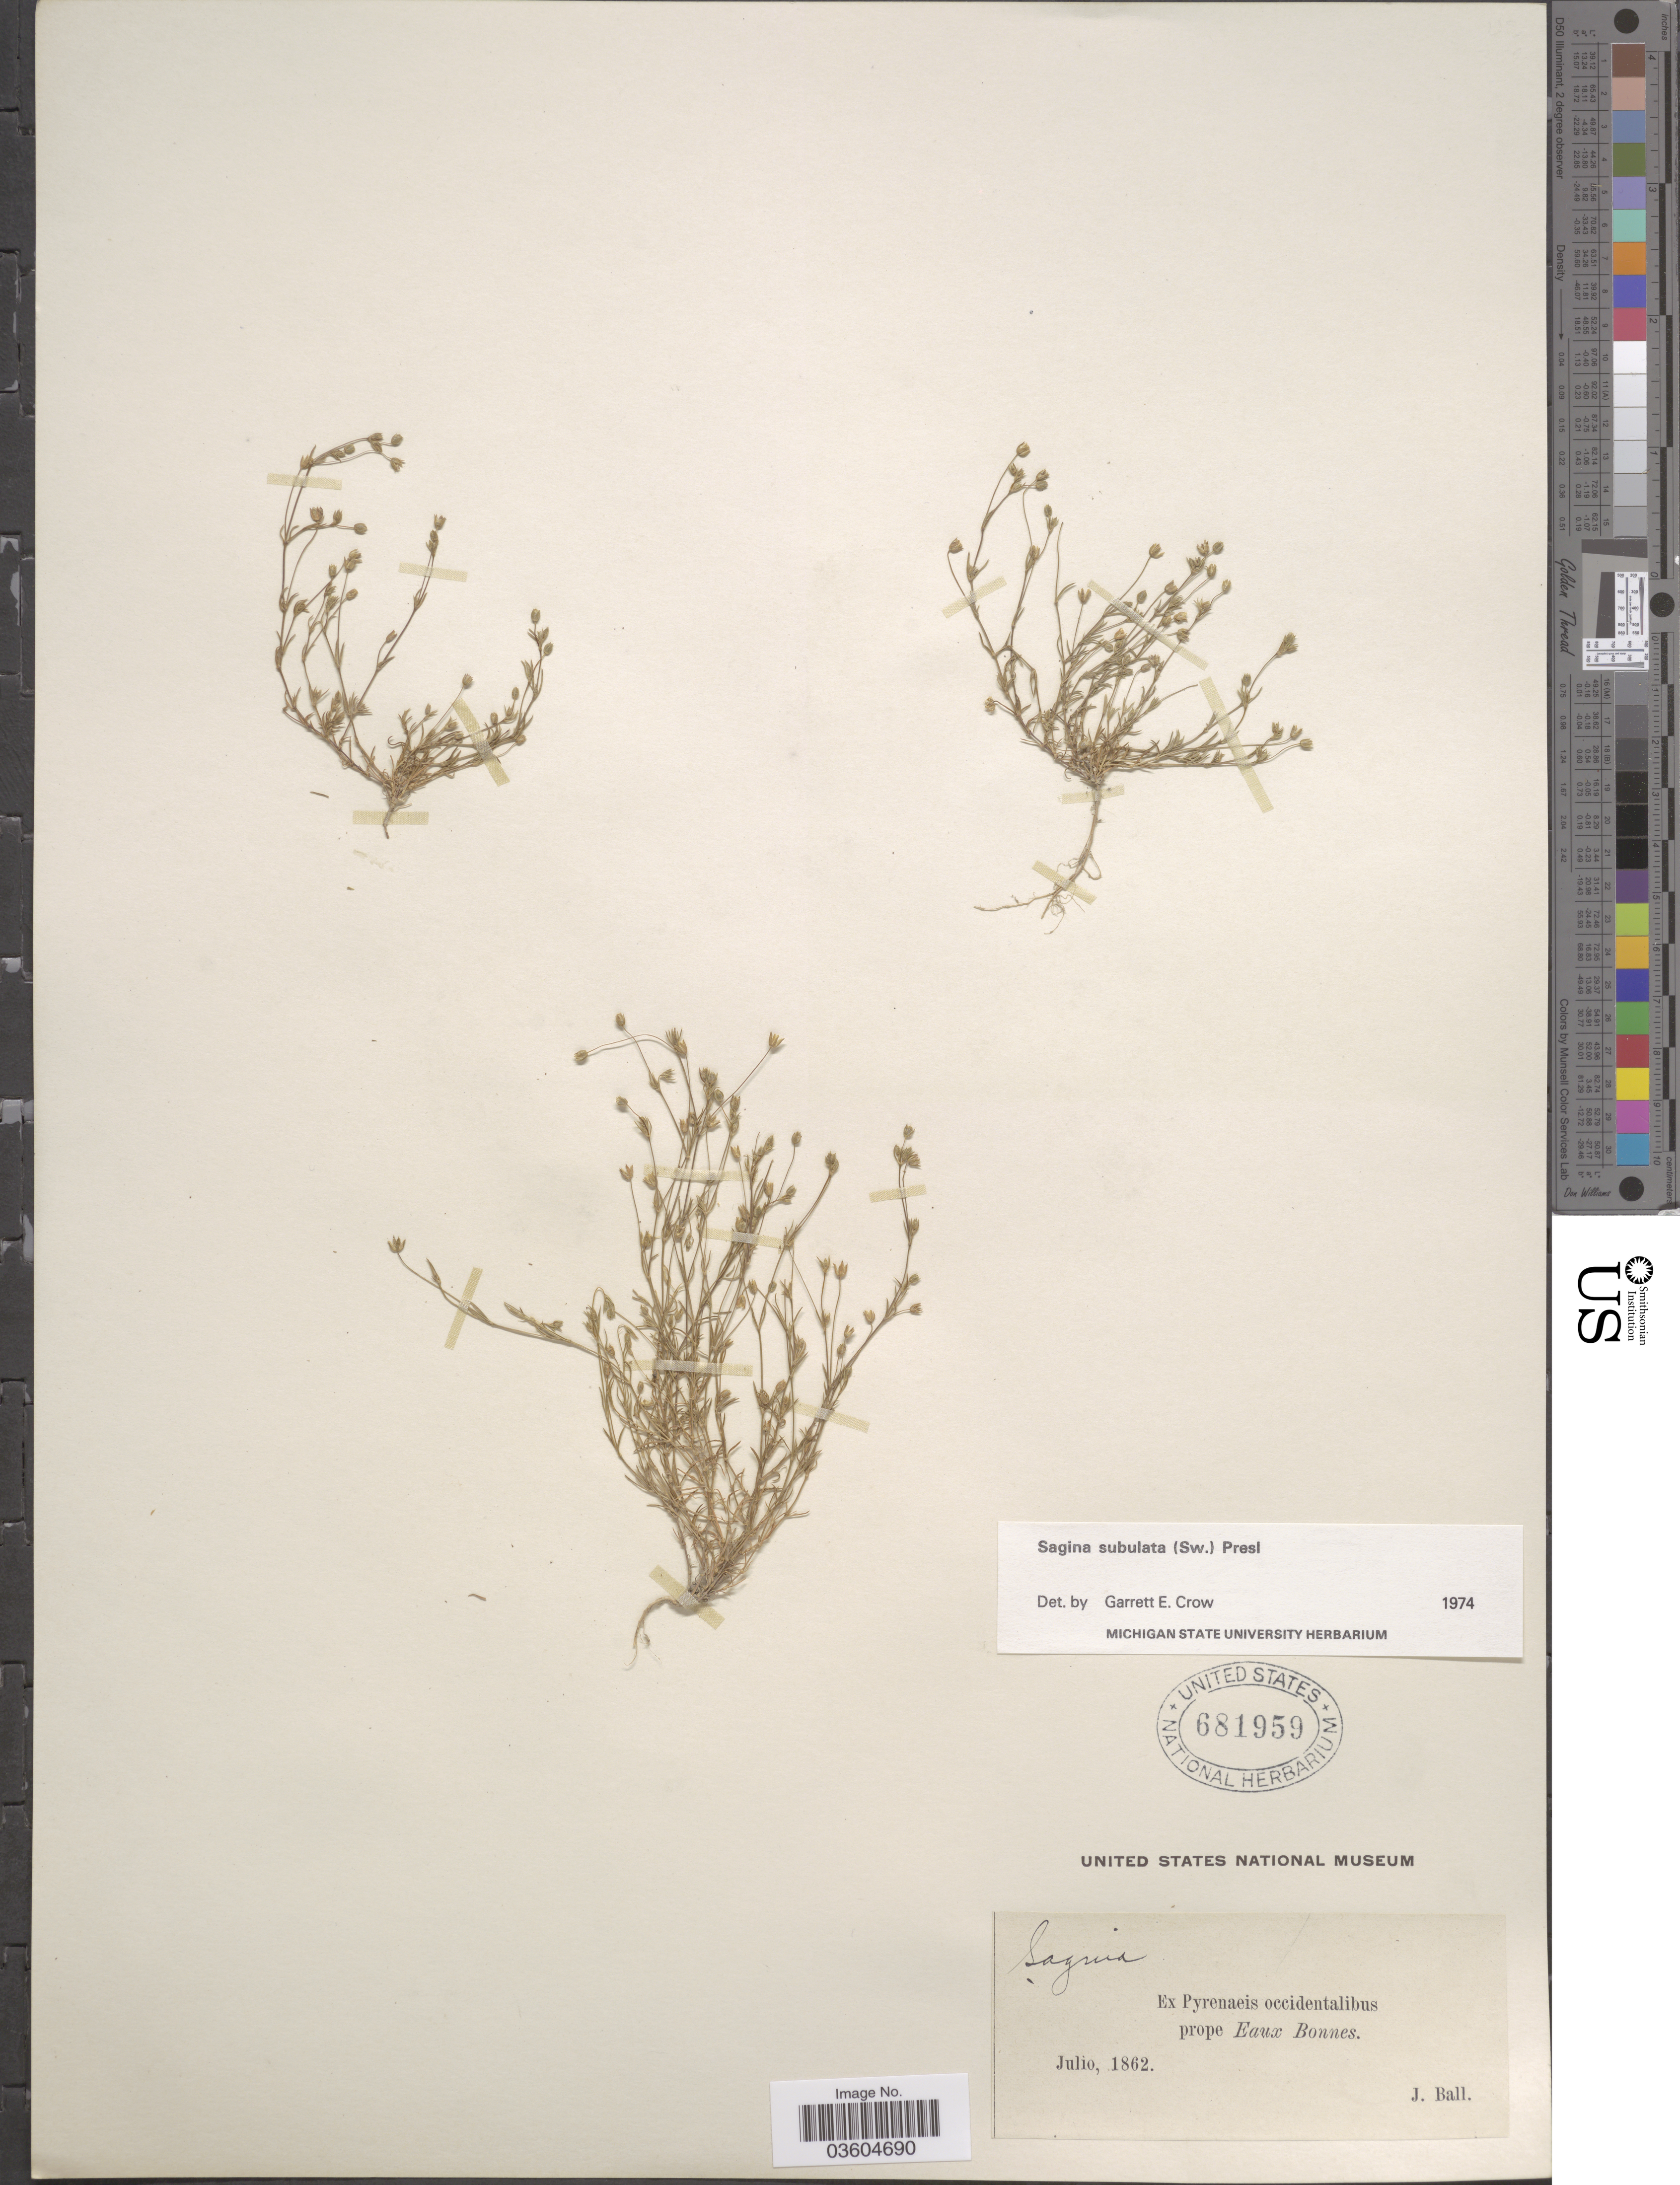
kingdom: Plantae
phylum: Tracheophyta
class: Magnoliopsida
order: Caryophyllales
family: Caryophyllaceae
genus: Sagina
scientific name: Sagina subulata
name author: (Sw.) C. Presl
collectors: J. Ball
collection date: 1862-07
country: France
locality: Ex Pyrenaeis occidentalibus prope Eaux Bonnes.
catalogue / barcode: US 681959